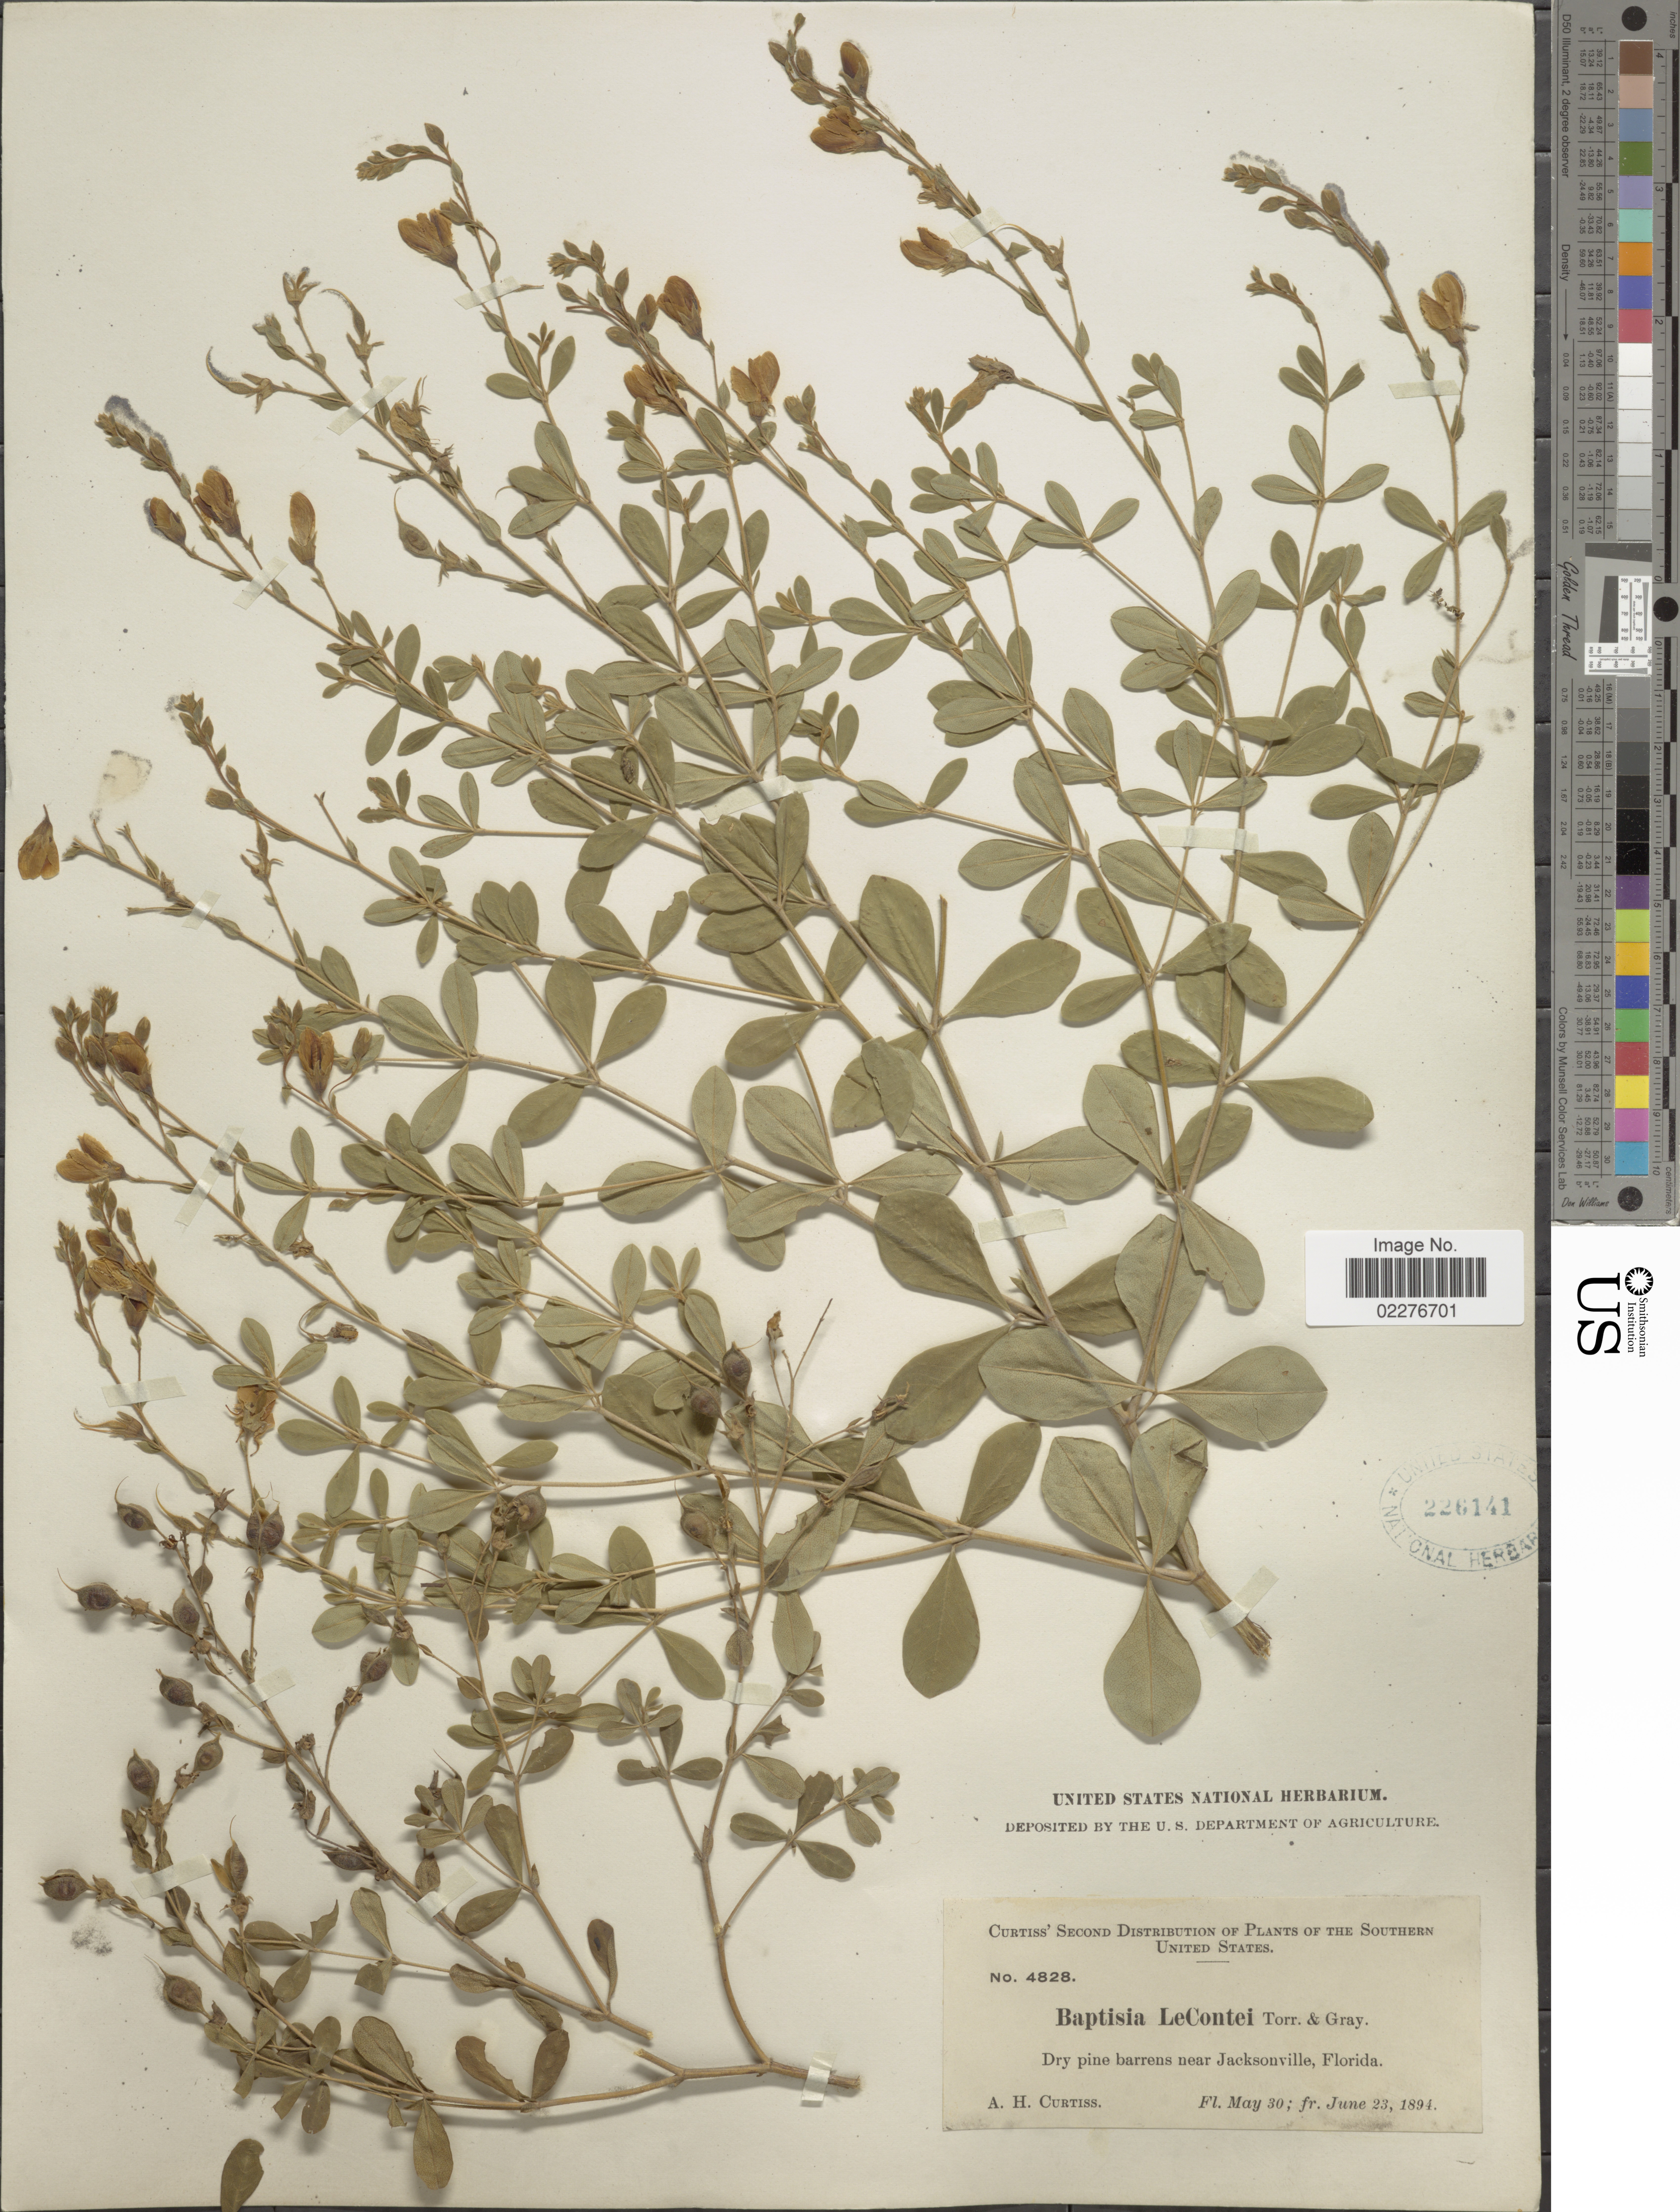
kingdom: Plantae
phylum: Tracheophyta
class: Magnoliopsida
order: Fabales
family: Fabaceae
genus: Baptisia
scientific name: Baptisia lecontei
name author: Torr. & A. Gray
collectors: A. H. Curtiss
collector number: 4828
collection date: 1894-05-30/1894-06-23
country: United States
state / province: Florida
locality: The Southern United States, Dry pine barrens near Jacksonville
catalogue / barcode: US 226141